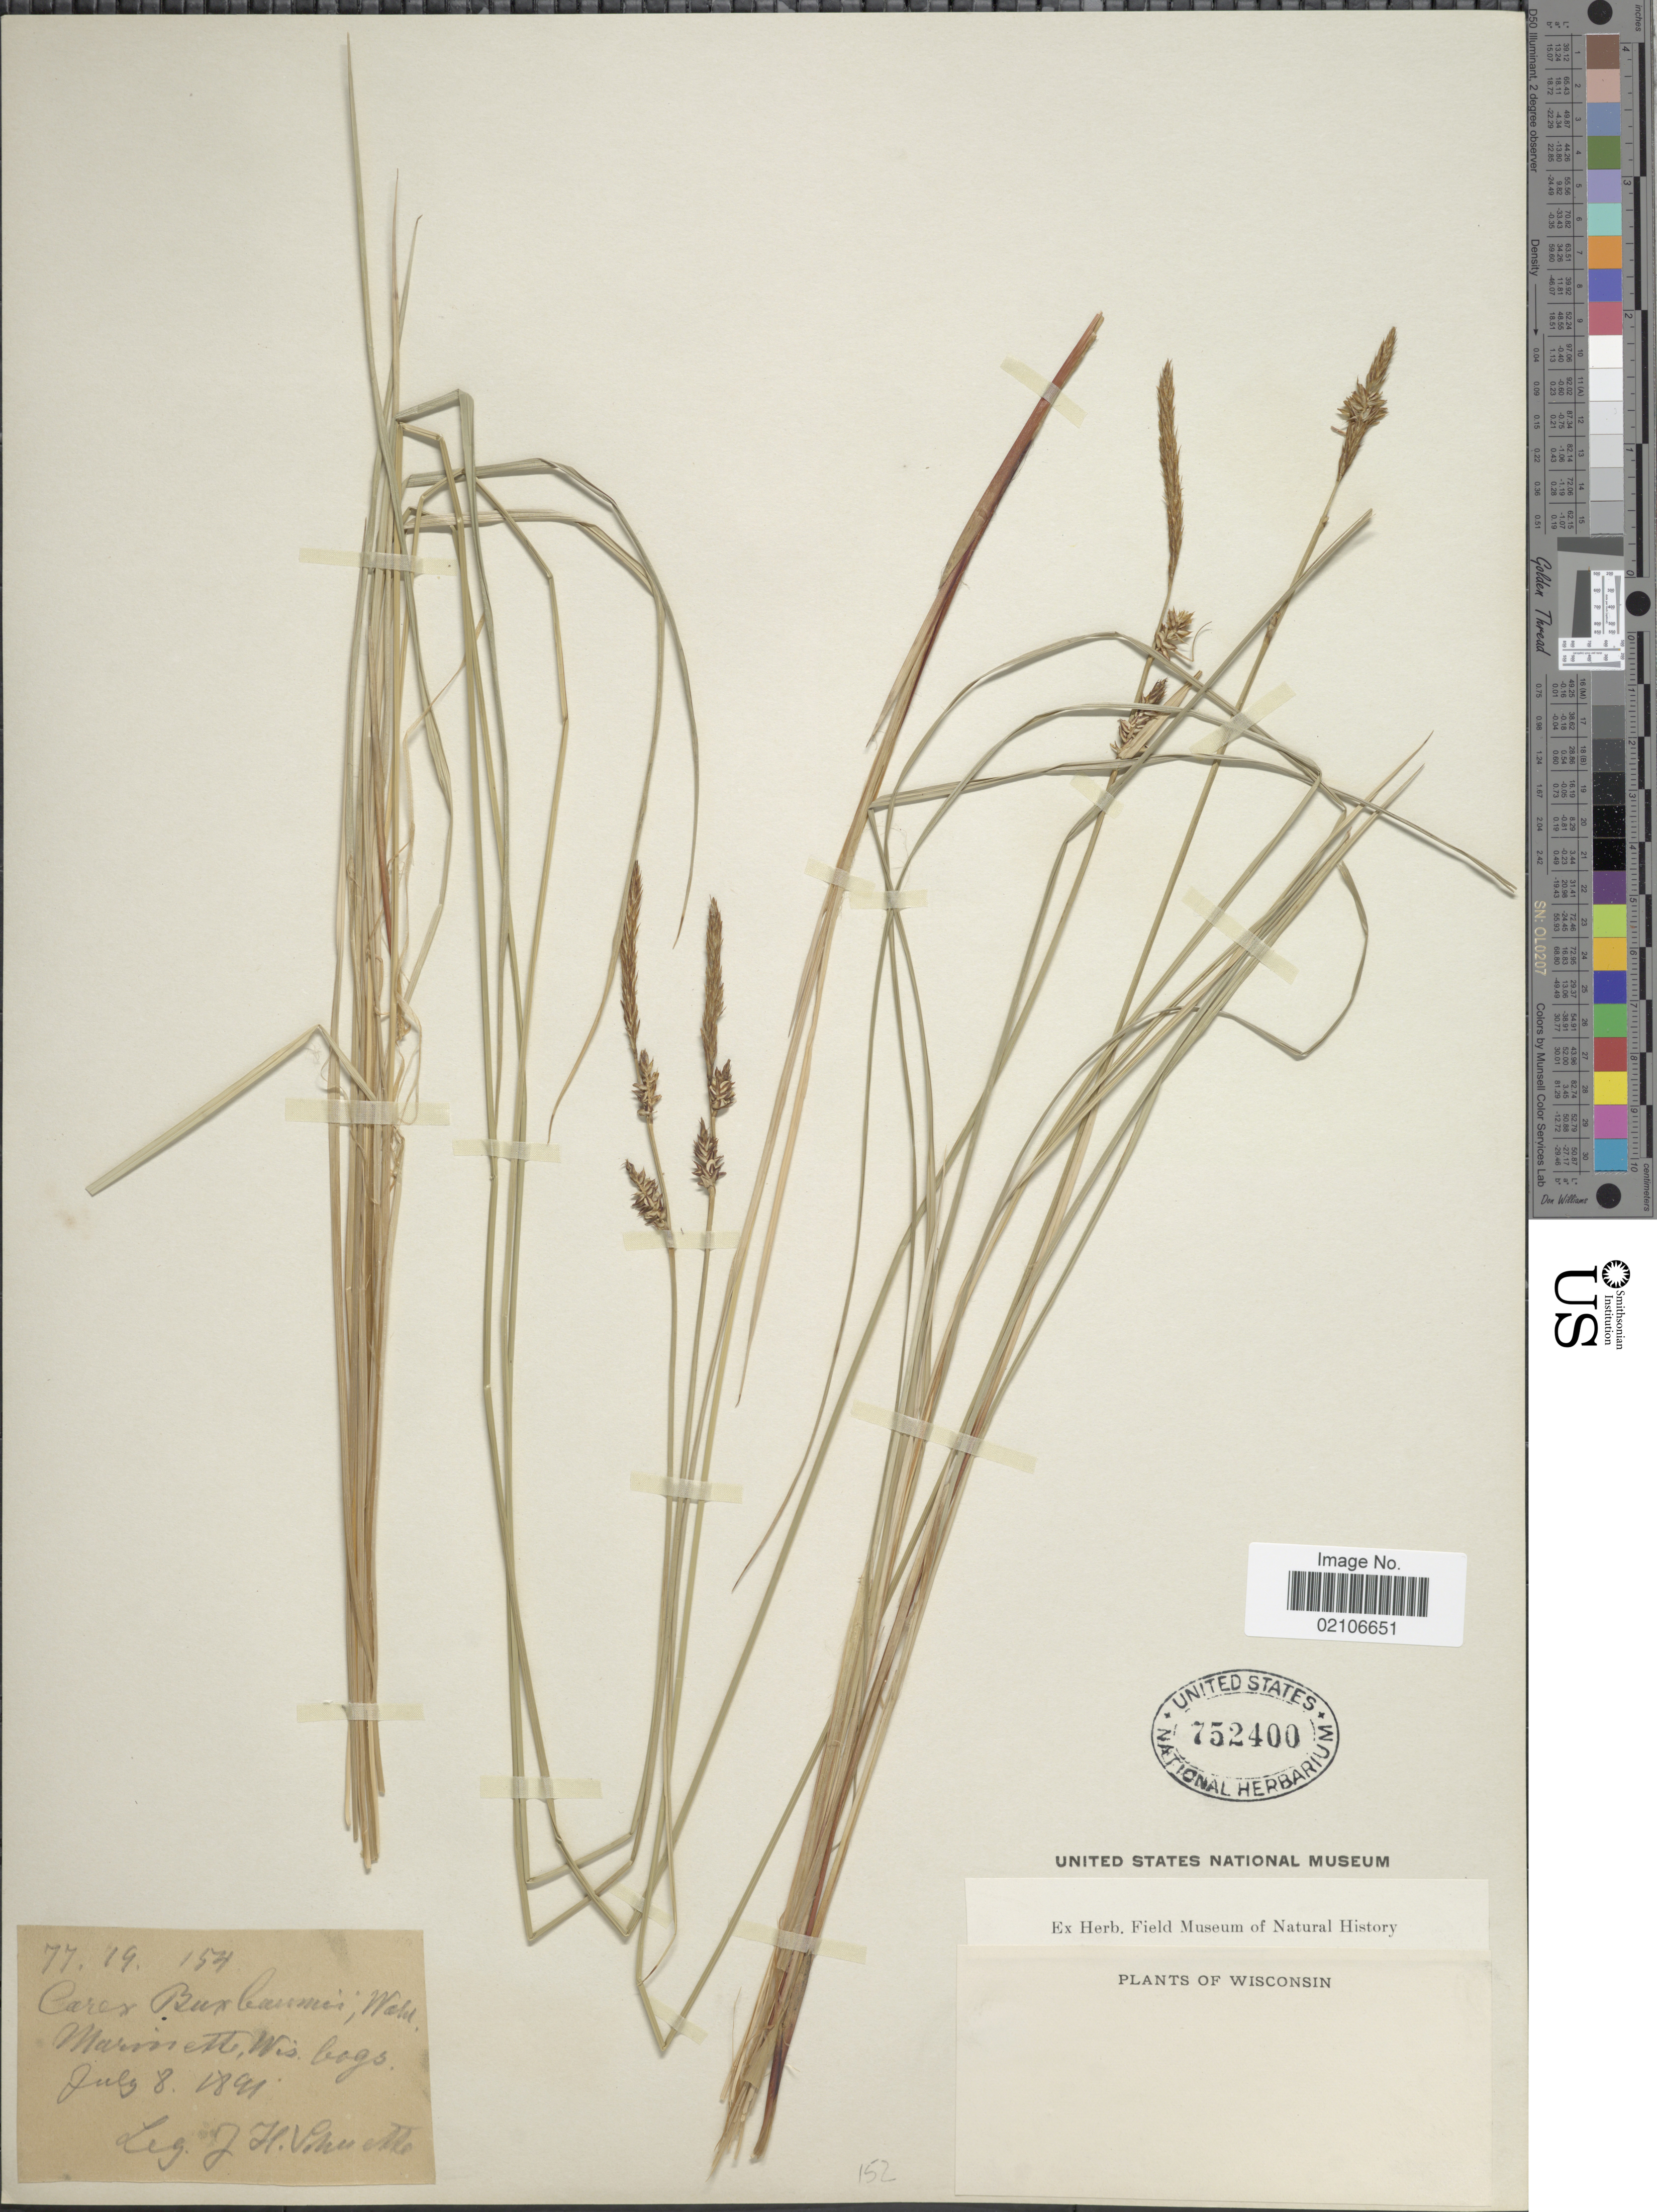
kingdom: Plantae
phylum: Tracheophyta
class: Liliopsida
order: Poales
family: Cyperaceae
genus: Carex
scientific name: Carex buxbaumii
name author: Wahlenb.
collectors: J. H. Schuette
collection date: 1891-07-08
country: United States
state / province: Wisconsin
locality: Marin Mts, bogs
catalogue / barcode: US 752400